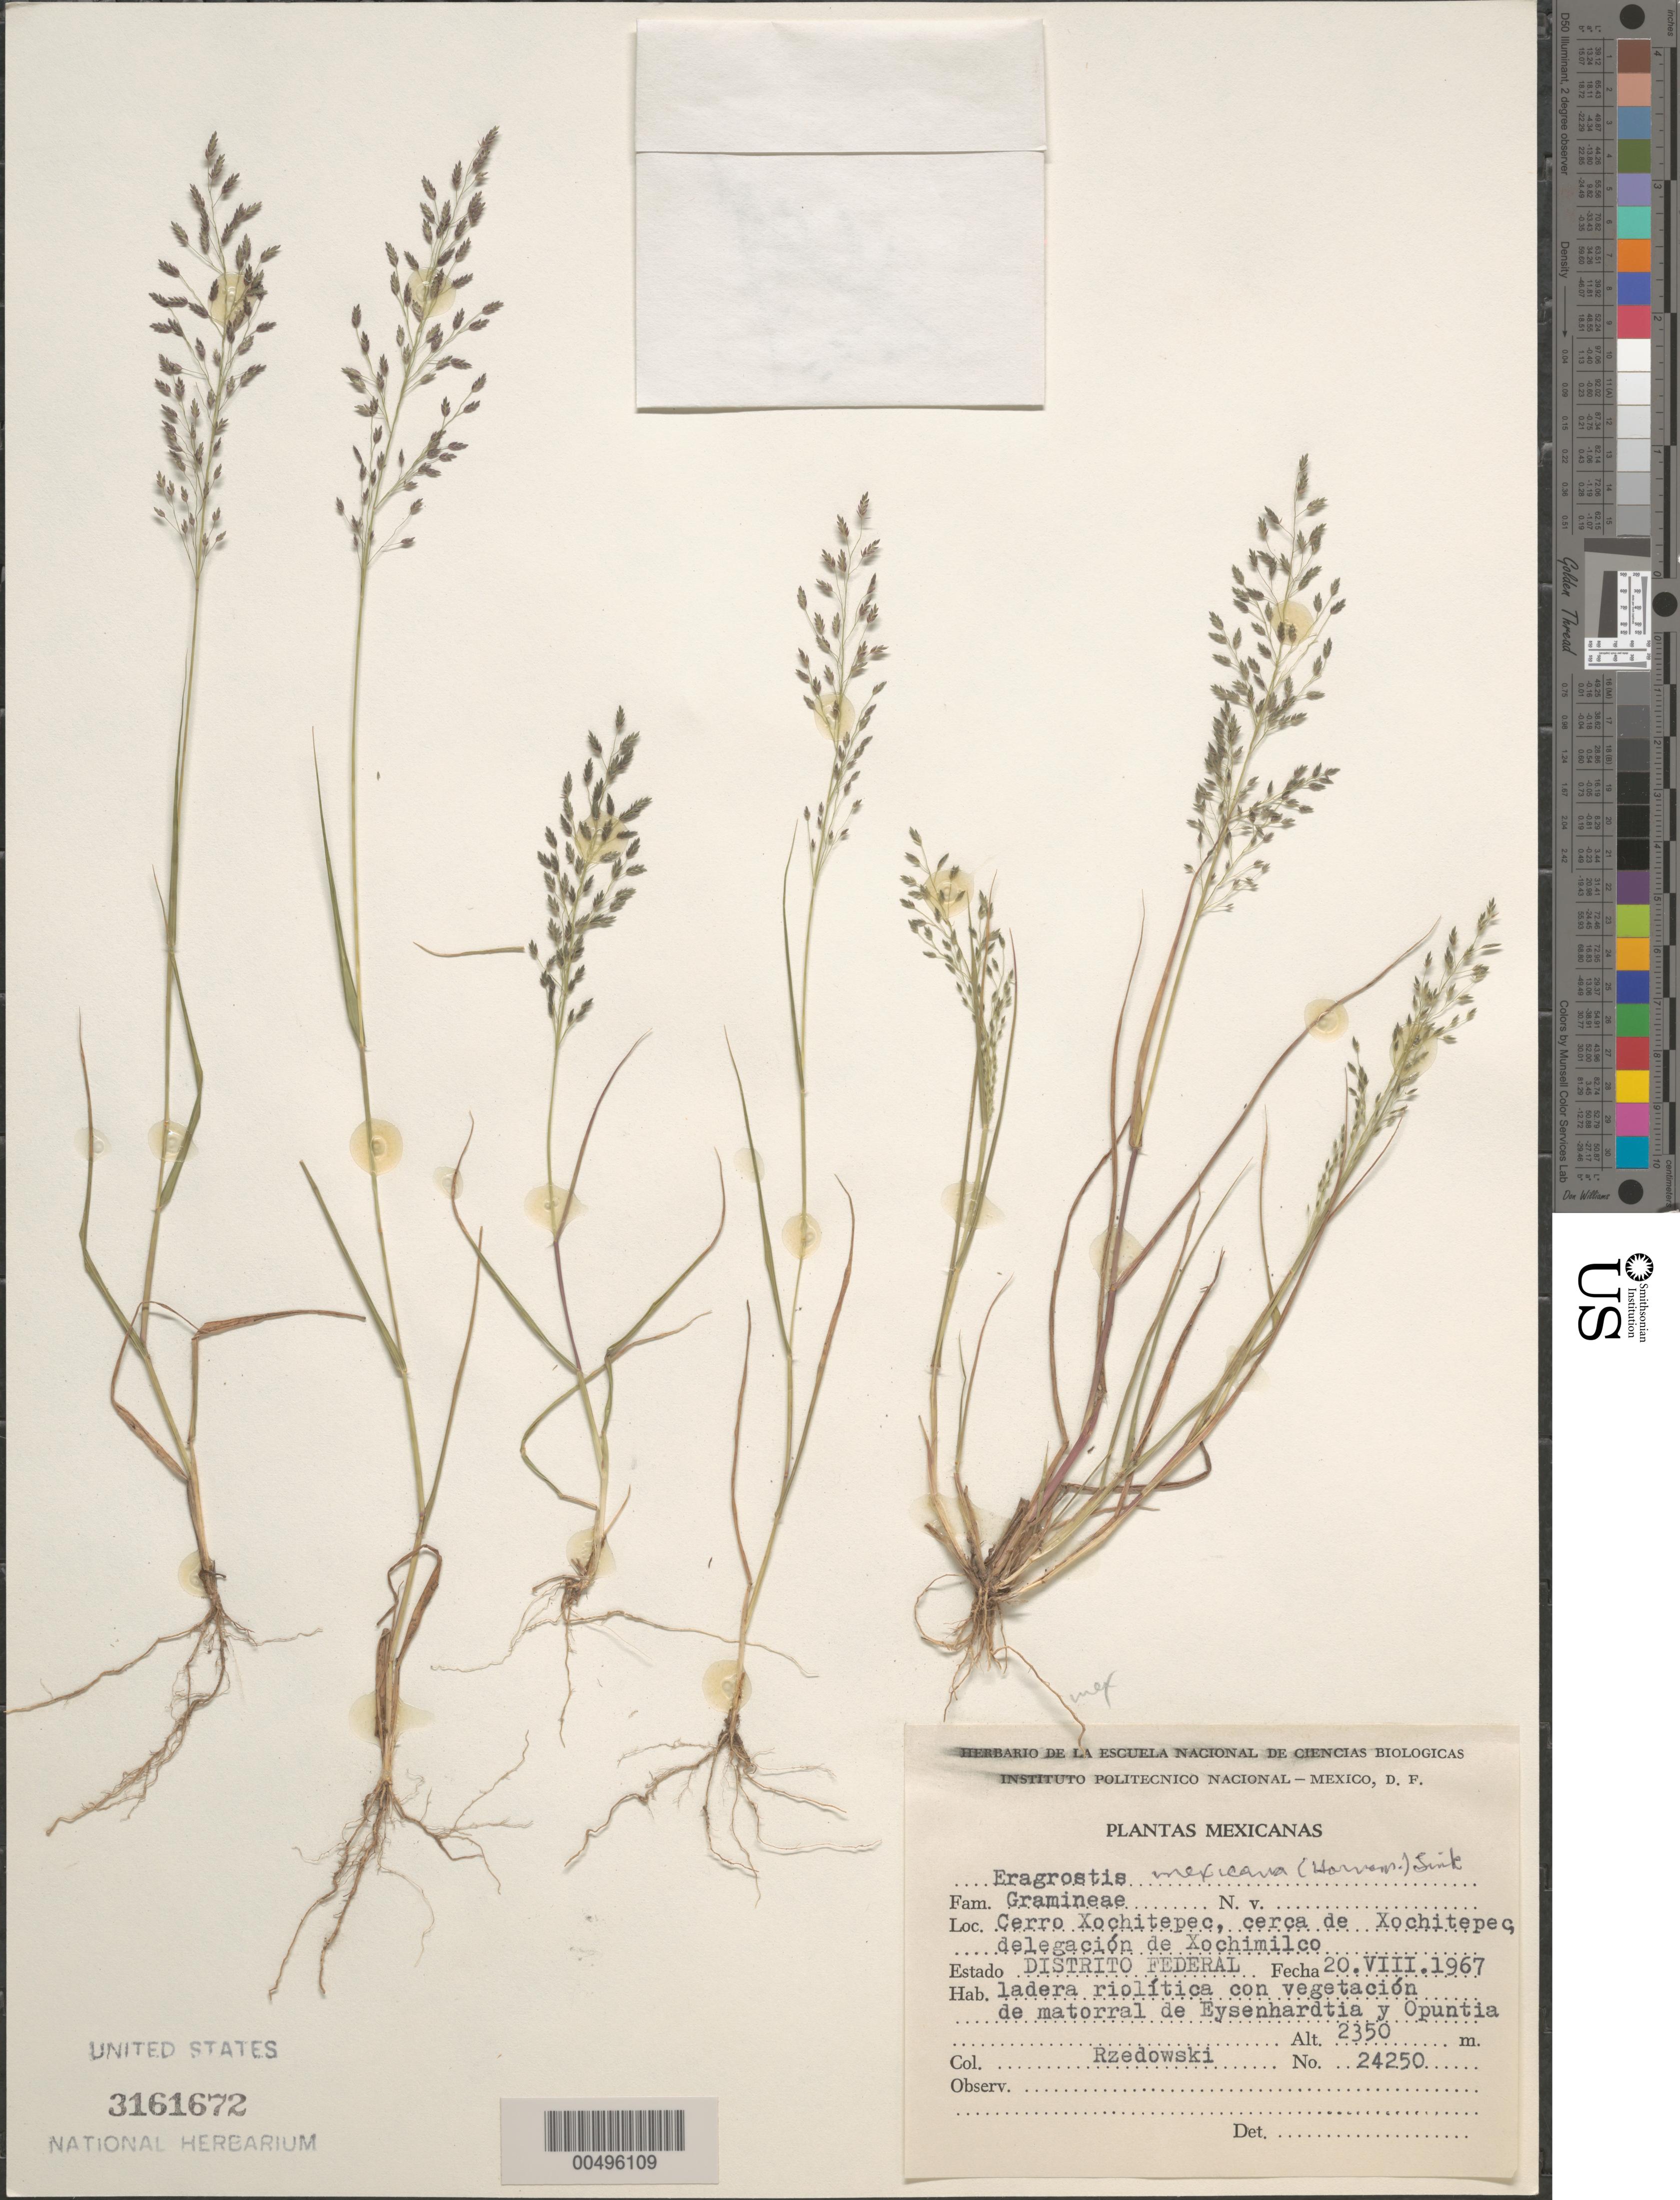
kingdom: Plantae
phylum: Tracheophyta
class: Liliopsida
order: Poales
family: Poaceae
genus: Eragrostis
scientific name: Eragrostis mexicana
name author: (Hornem.) Link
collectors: J. Rzedowski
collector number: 24250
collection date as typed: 20 Aug 1967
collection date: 1967-08-20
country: Mexico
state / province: Distrito Federal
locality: Cerro Xochitepec, cerca de Xochitepec, delegación de Xochimilco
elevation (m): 2350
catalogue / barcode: US 3161672